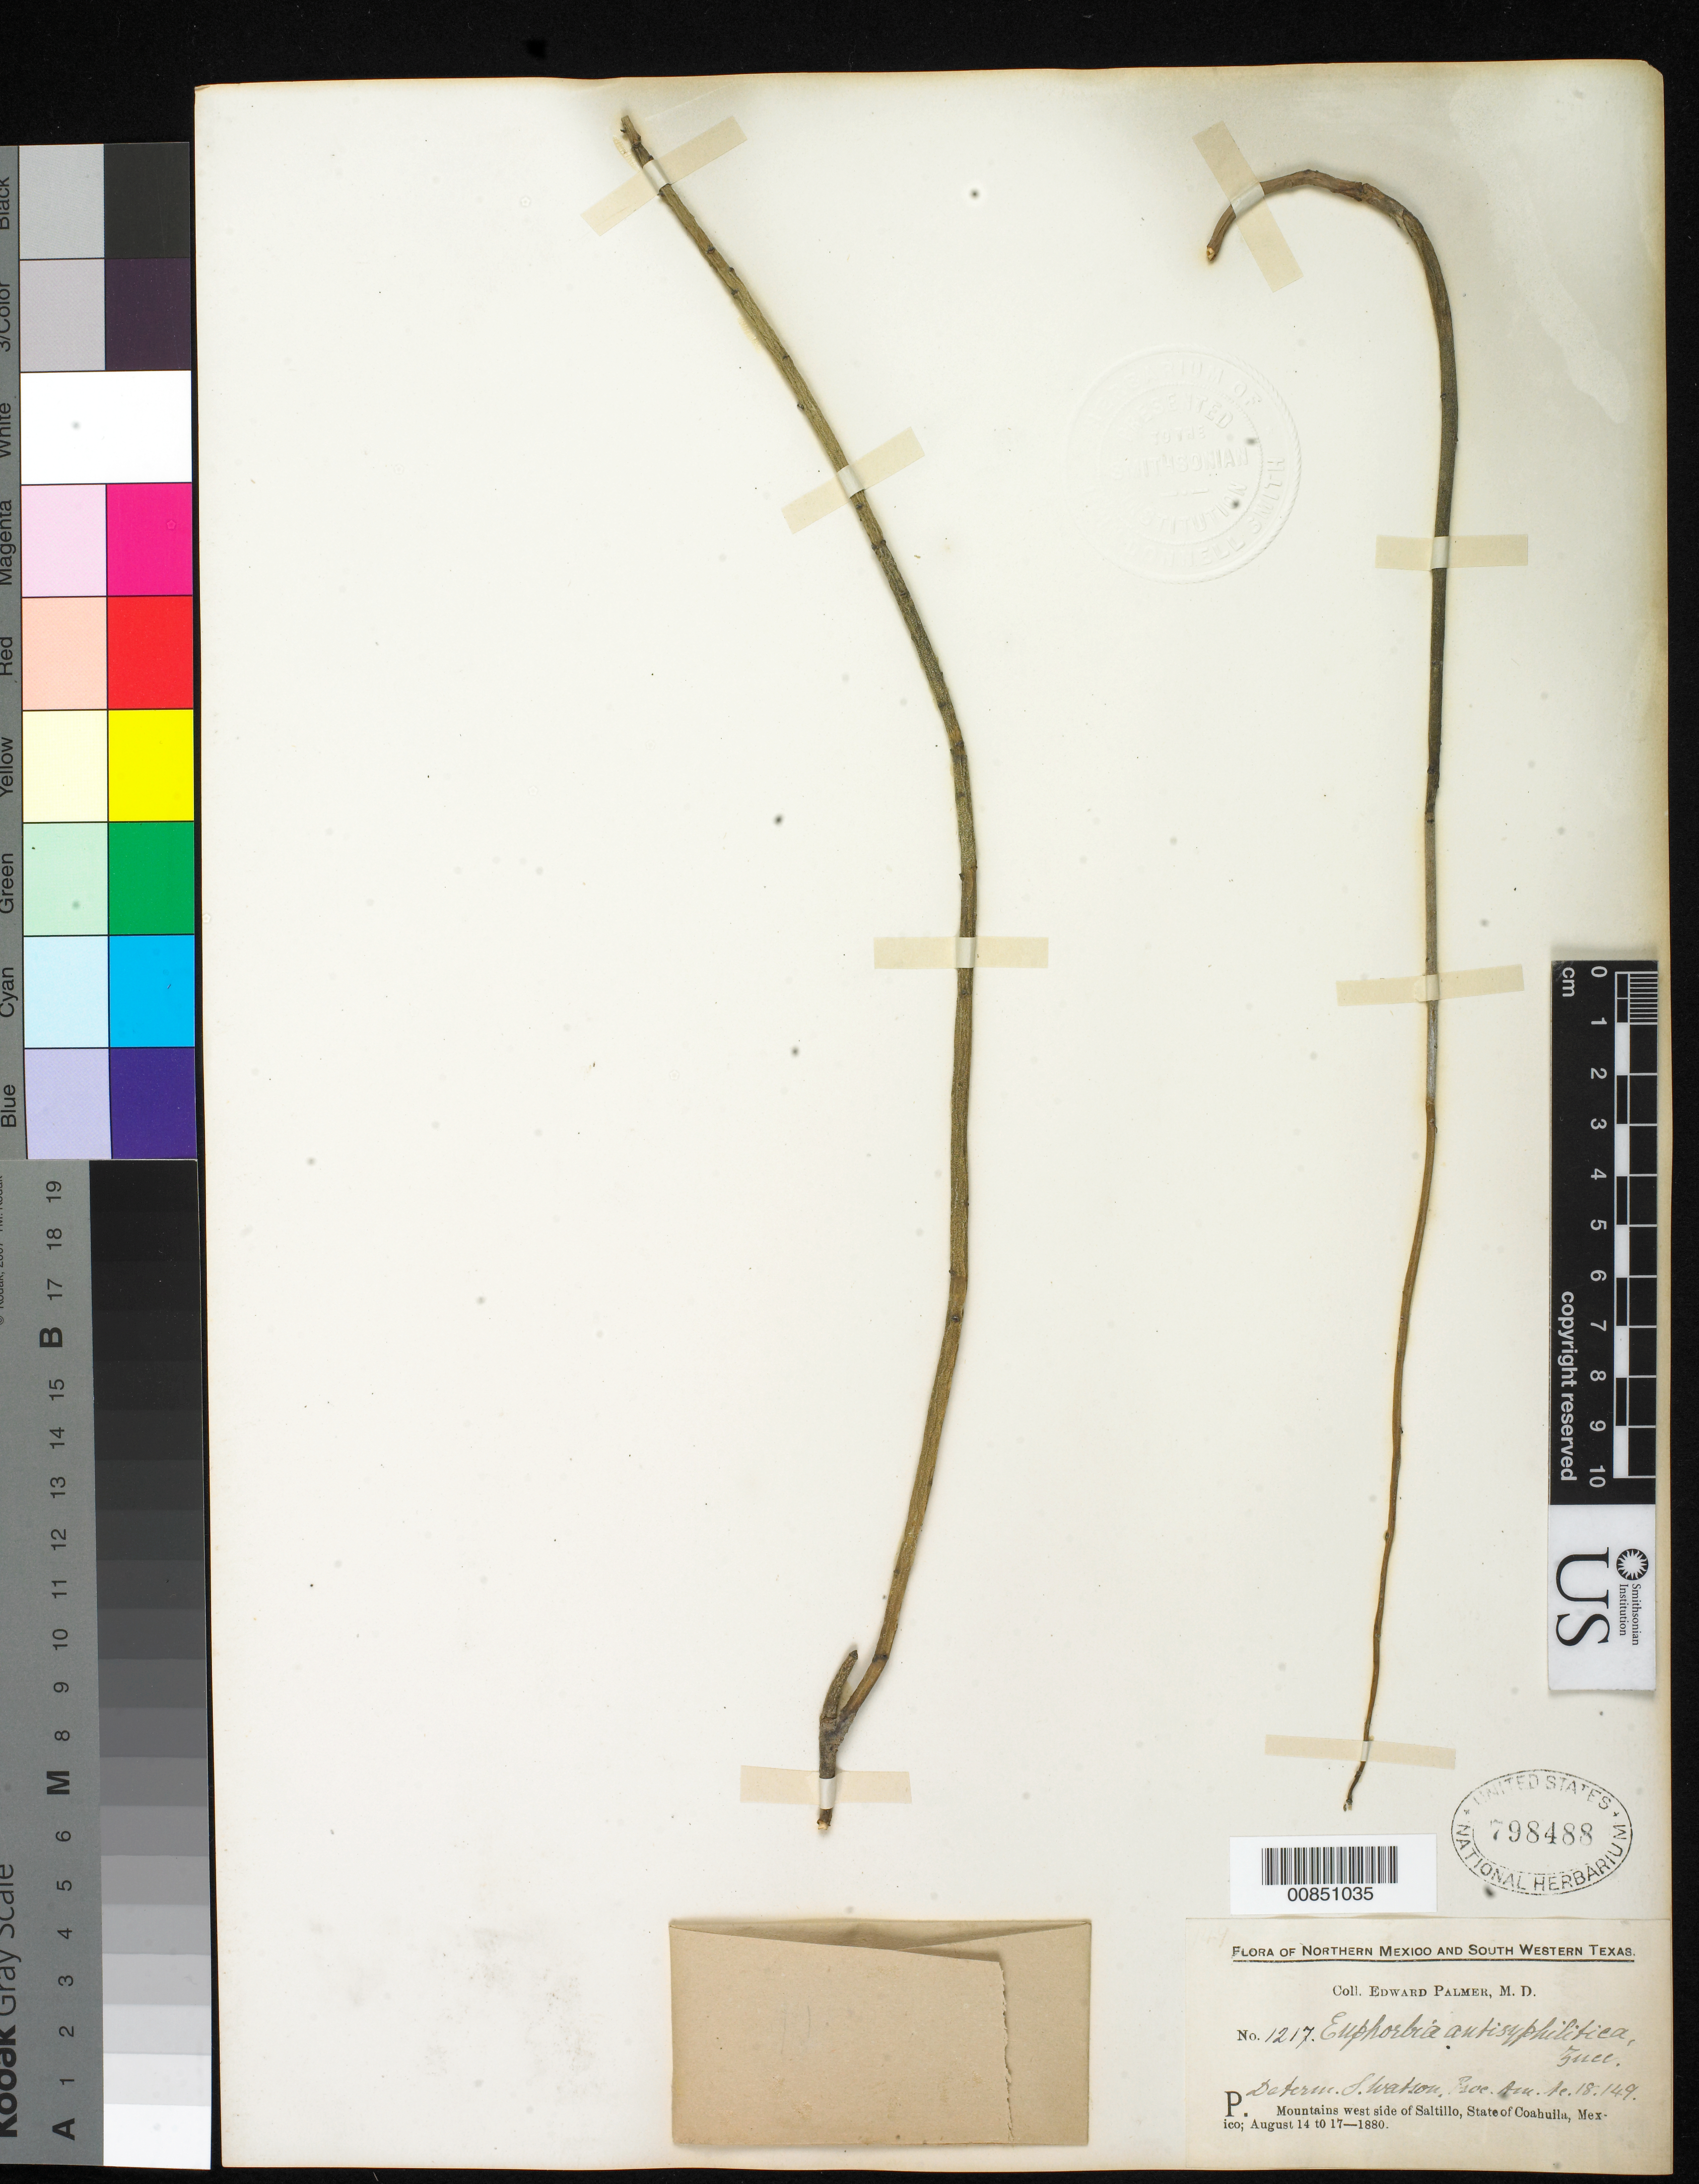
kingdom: Plantae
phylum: Tracheophyta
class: Magnoliopsida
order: Malpighiales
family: Euphorbiaceae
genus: Euphorbia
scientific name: Euphorbia antisyphilitica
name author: Zucc.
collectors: E. Palmer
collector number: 1217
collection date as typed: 14 Aug 1880 to 17 Aug 1880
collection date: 1880-08-14/1880-08-17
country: Mexico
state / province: Coahuila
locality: P. Mountains west side of Saltillo, Coahuila.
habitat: Mountains.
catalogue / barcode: US 798488